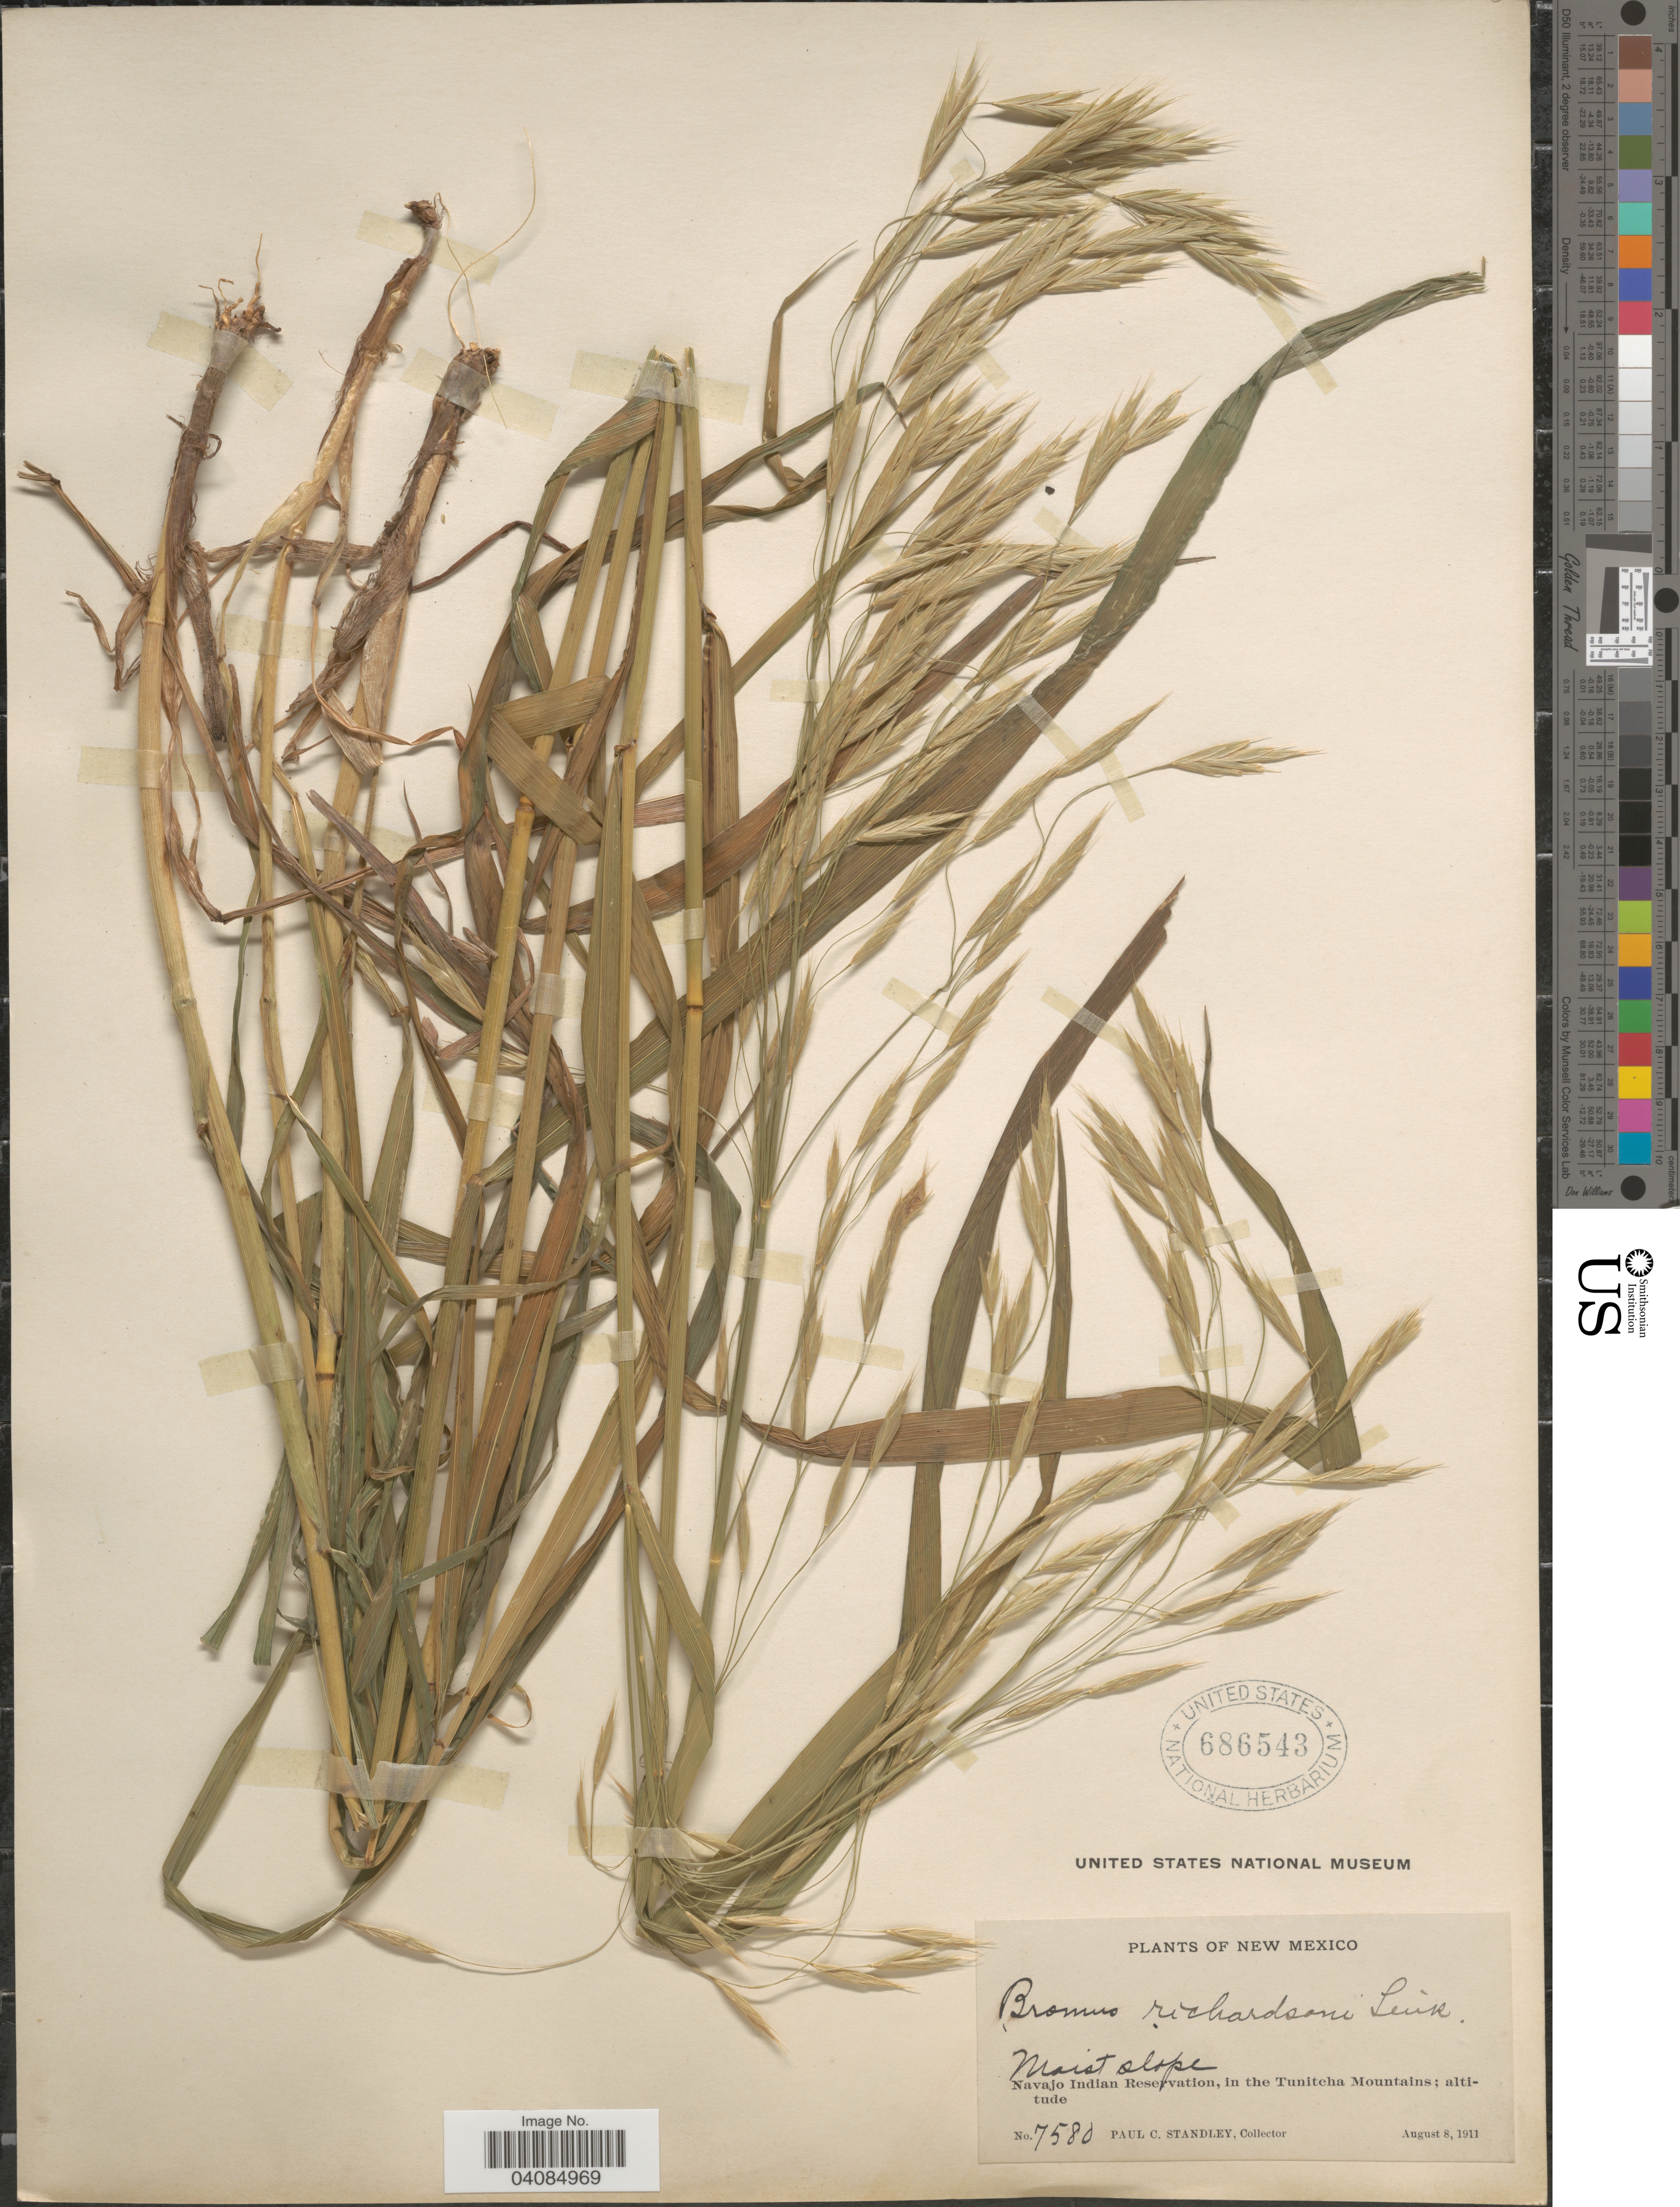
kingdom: Plantae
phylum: Tracheophyta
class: Liliopsida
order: Poales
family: Poaceae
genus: Bromus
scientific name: Bromus racemosus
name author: L.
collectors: P. C. Standley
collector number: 7580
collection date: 1911-08-08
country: United States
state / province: New Mexico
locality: Moist slope. Navajo Indian Reservation, in the Tunitcha Mountains.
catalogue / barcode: US 686543